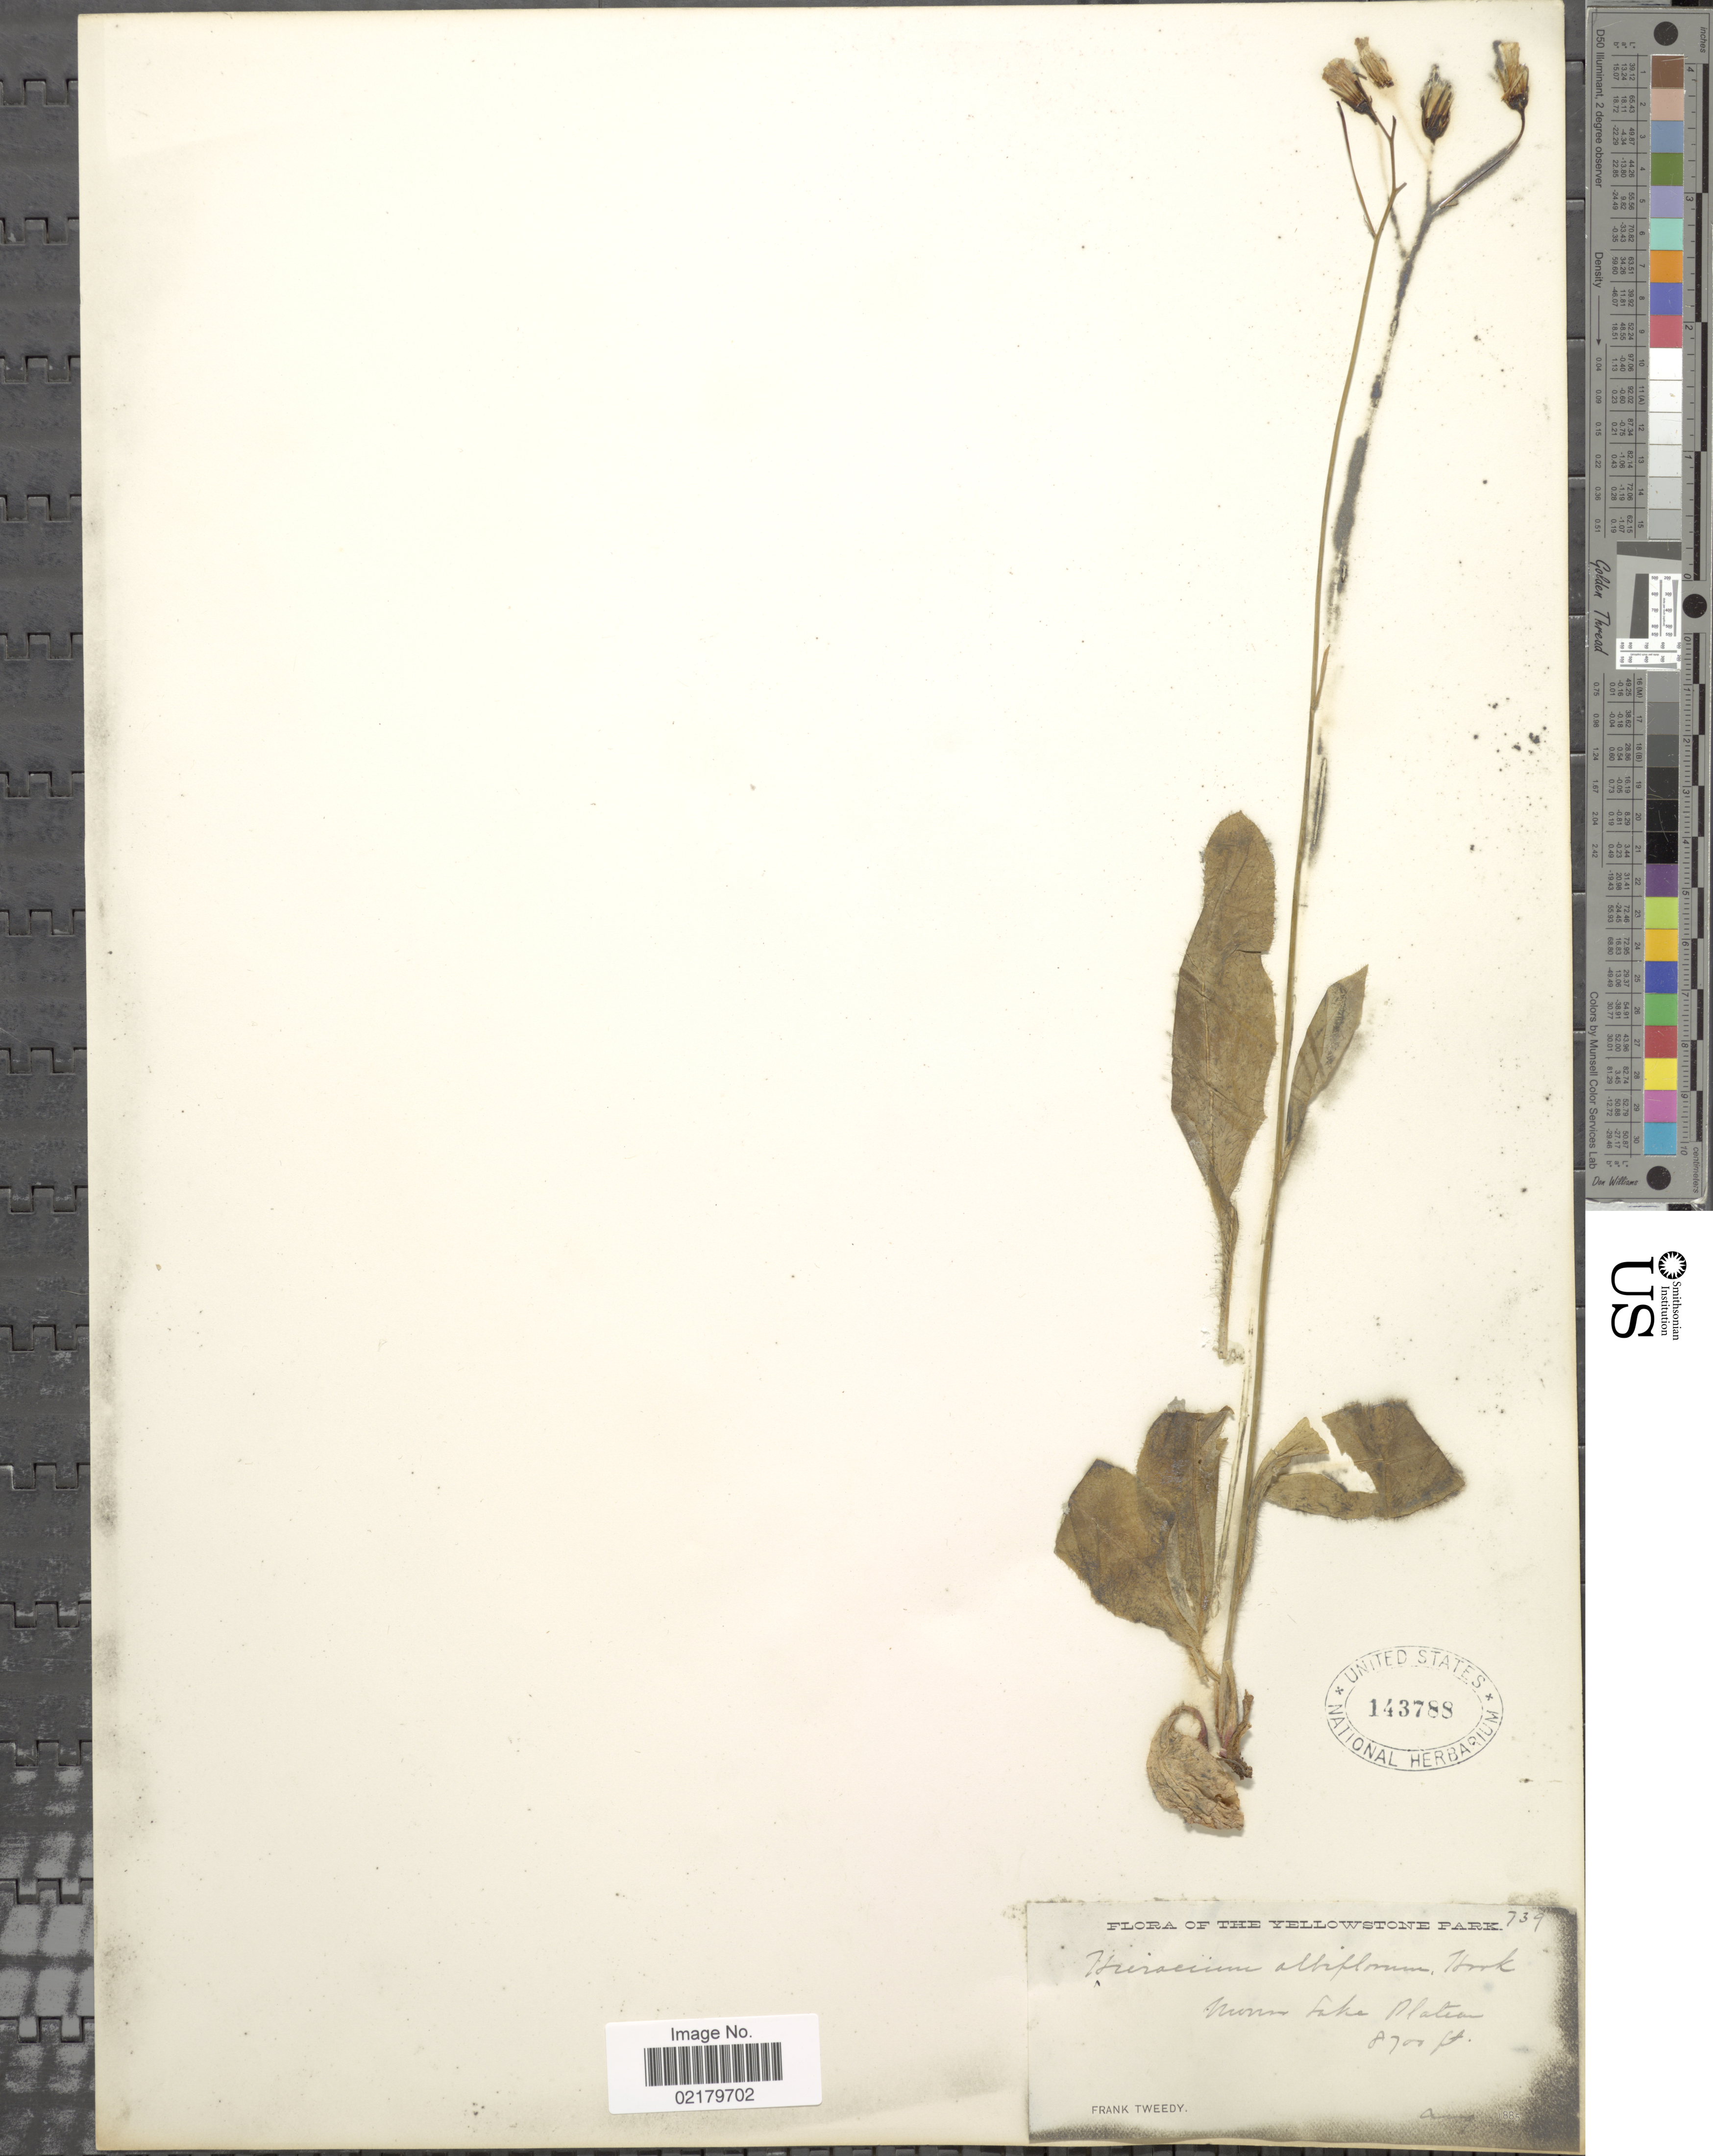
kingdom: Plantae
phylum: Tracheophyta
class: Magnoliopsida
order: Asterales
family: Asteraceae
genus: Hieracium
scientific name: Hieracium albiflorum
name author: Hook.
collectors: F. Tweedy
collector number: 739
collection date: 1885-08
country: United States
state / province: Wyoming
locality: The Yellowstone Park, Mirror Lake Plateau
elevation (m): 2652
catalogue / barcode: US 143788